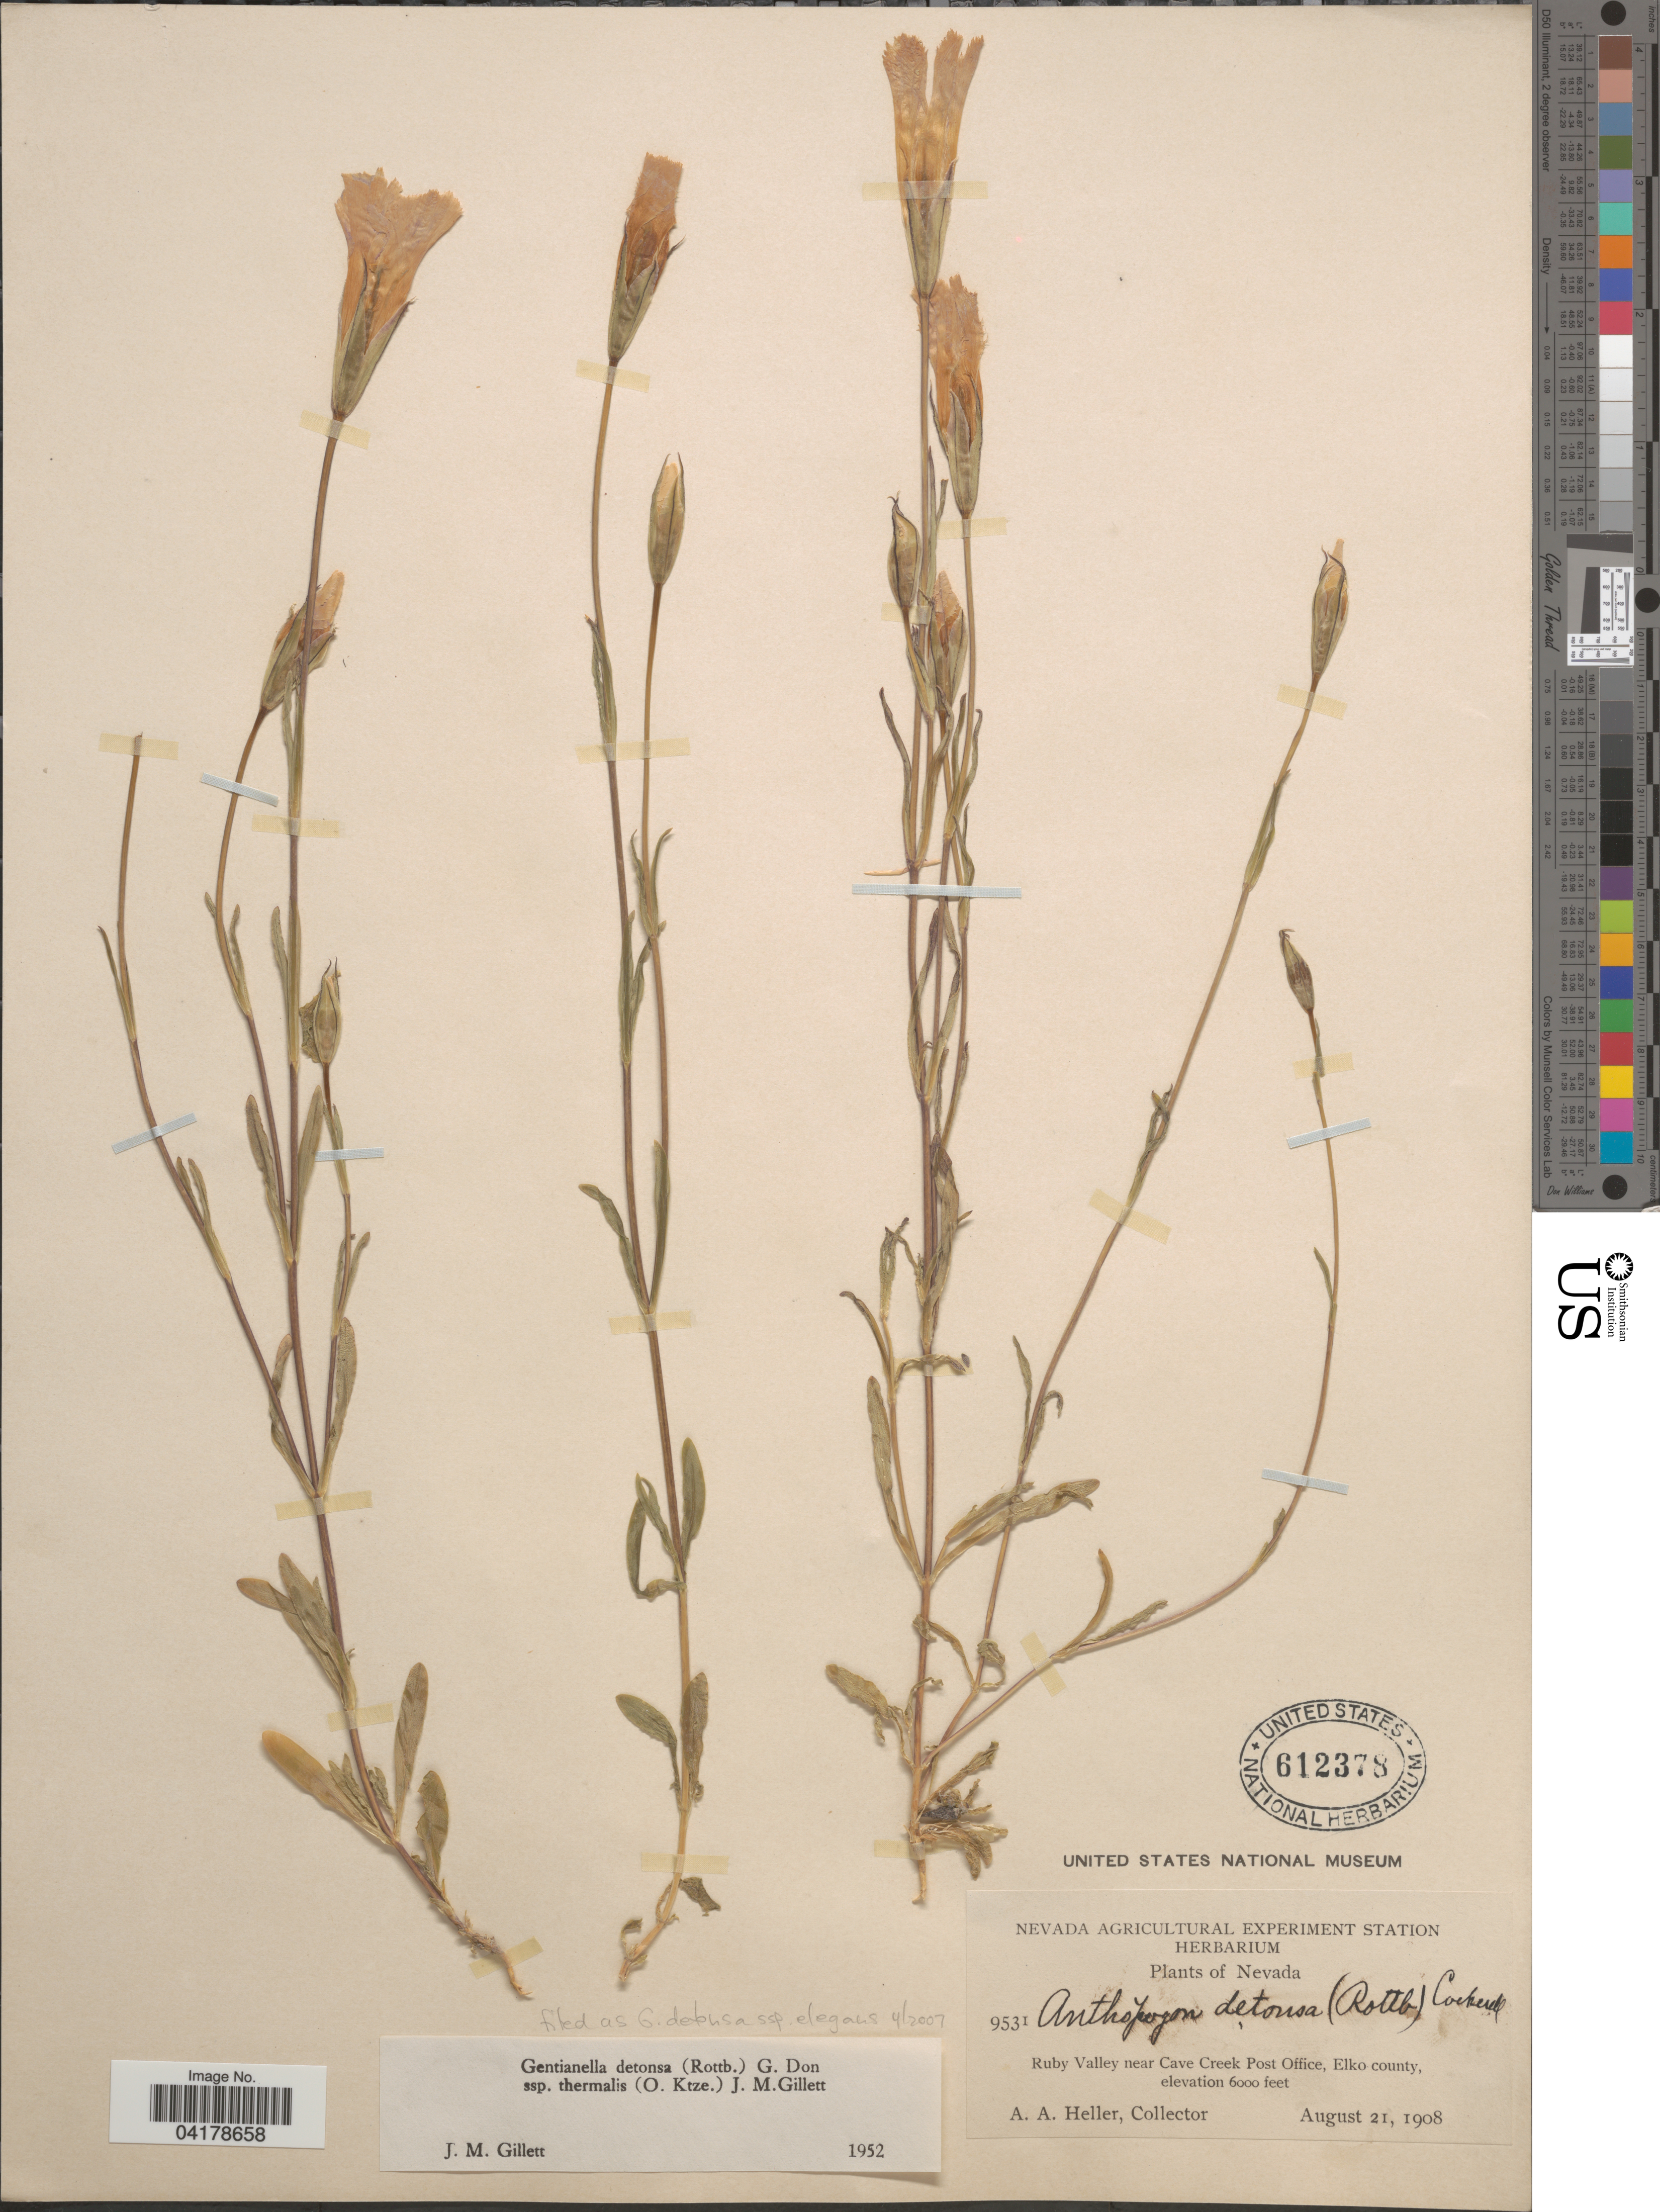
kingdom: Plantae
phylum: Tracheophyta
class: Magnoliopsida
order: Gentianales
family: Gentianaceae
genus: Gentianella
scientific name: Gentianella detonsa subsp. thermalis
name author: (Kuntze) J.M. Gillett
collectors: A. A. Heller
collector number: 9531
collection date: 1908-08-21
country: United States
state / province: Nevada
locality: Ruby Valley near Cave Creek Post Office, Elko county.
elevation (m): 1829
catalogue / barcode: US 612378